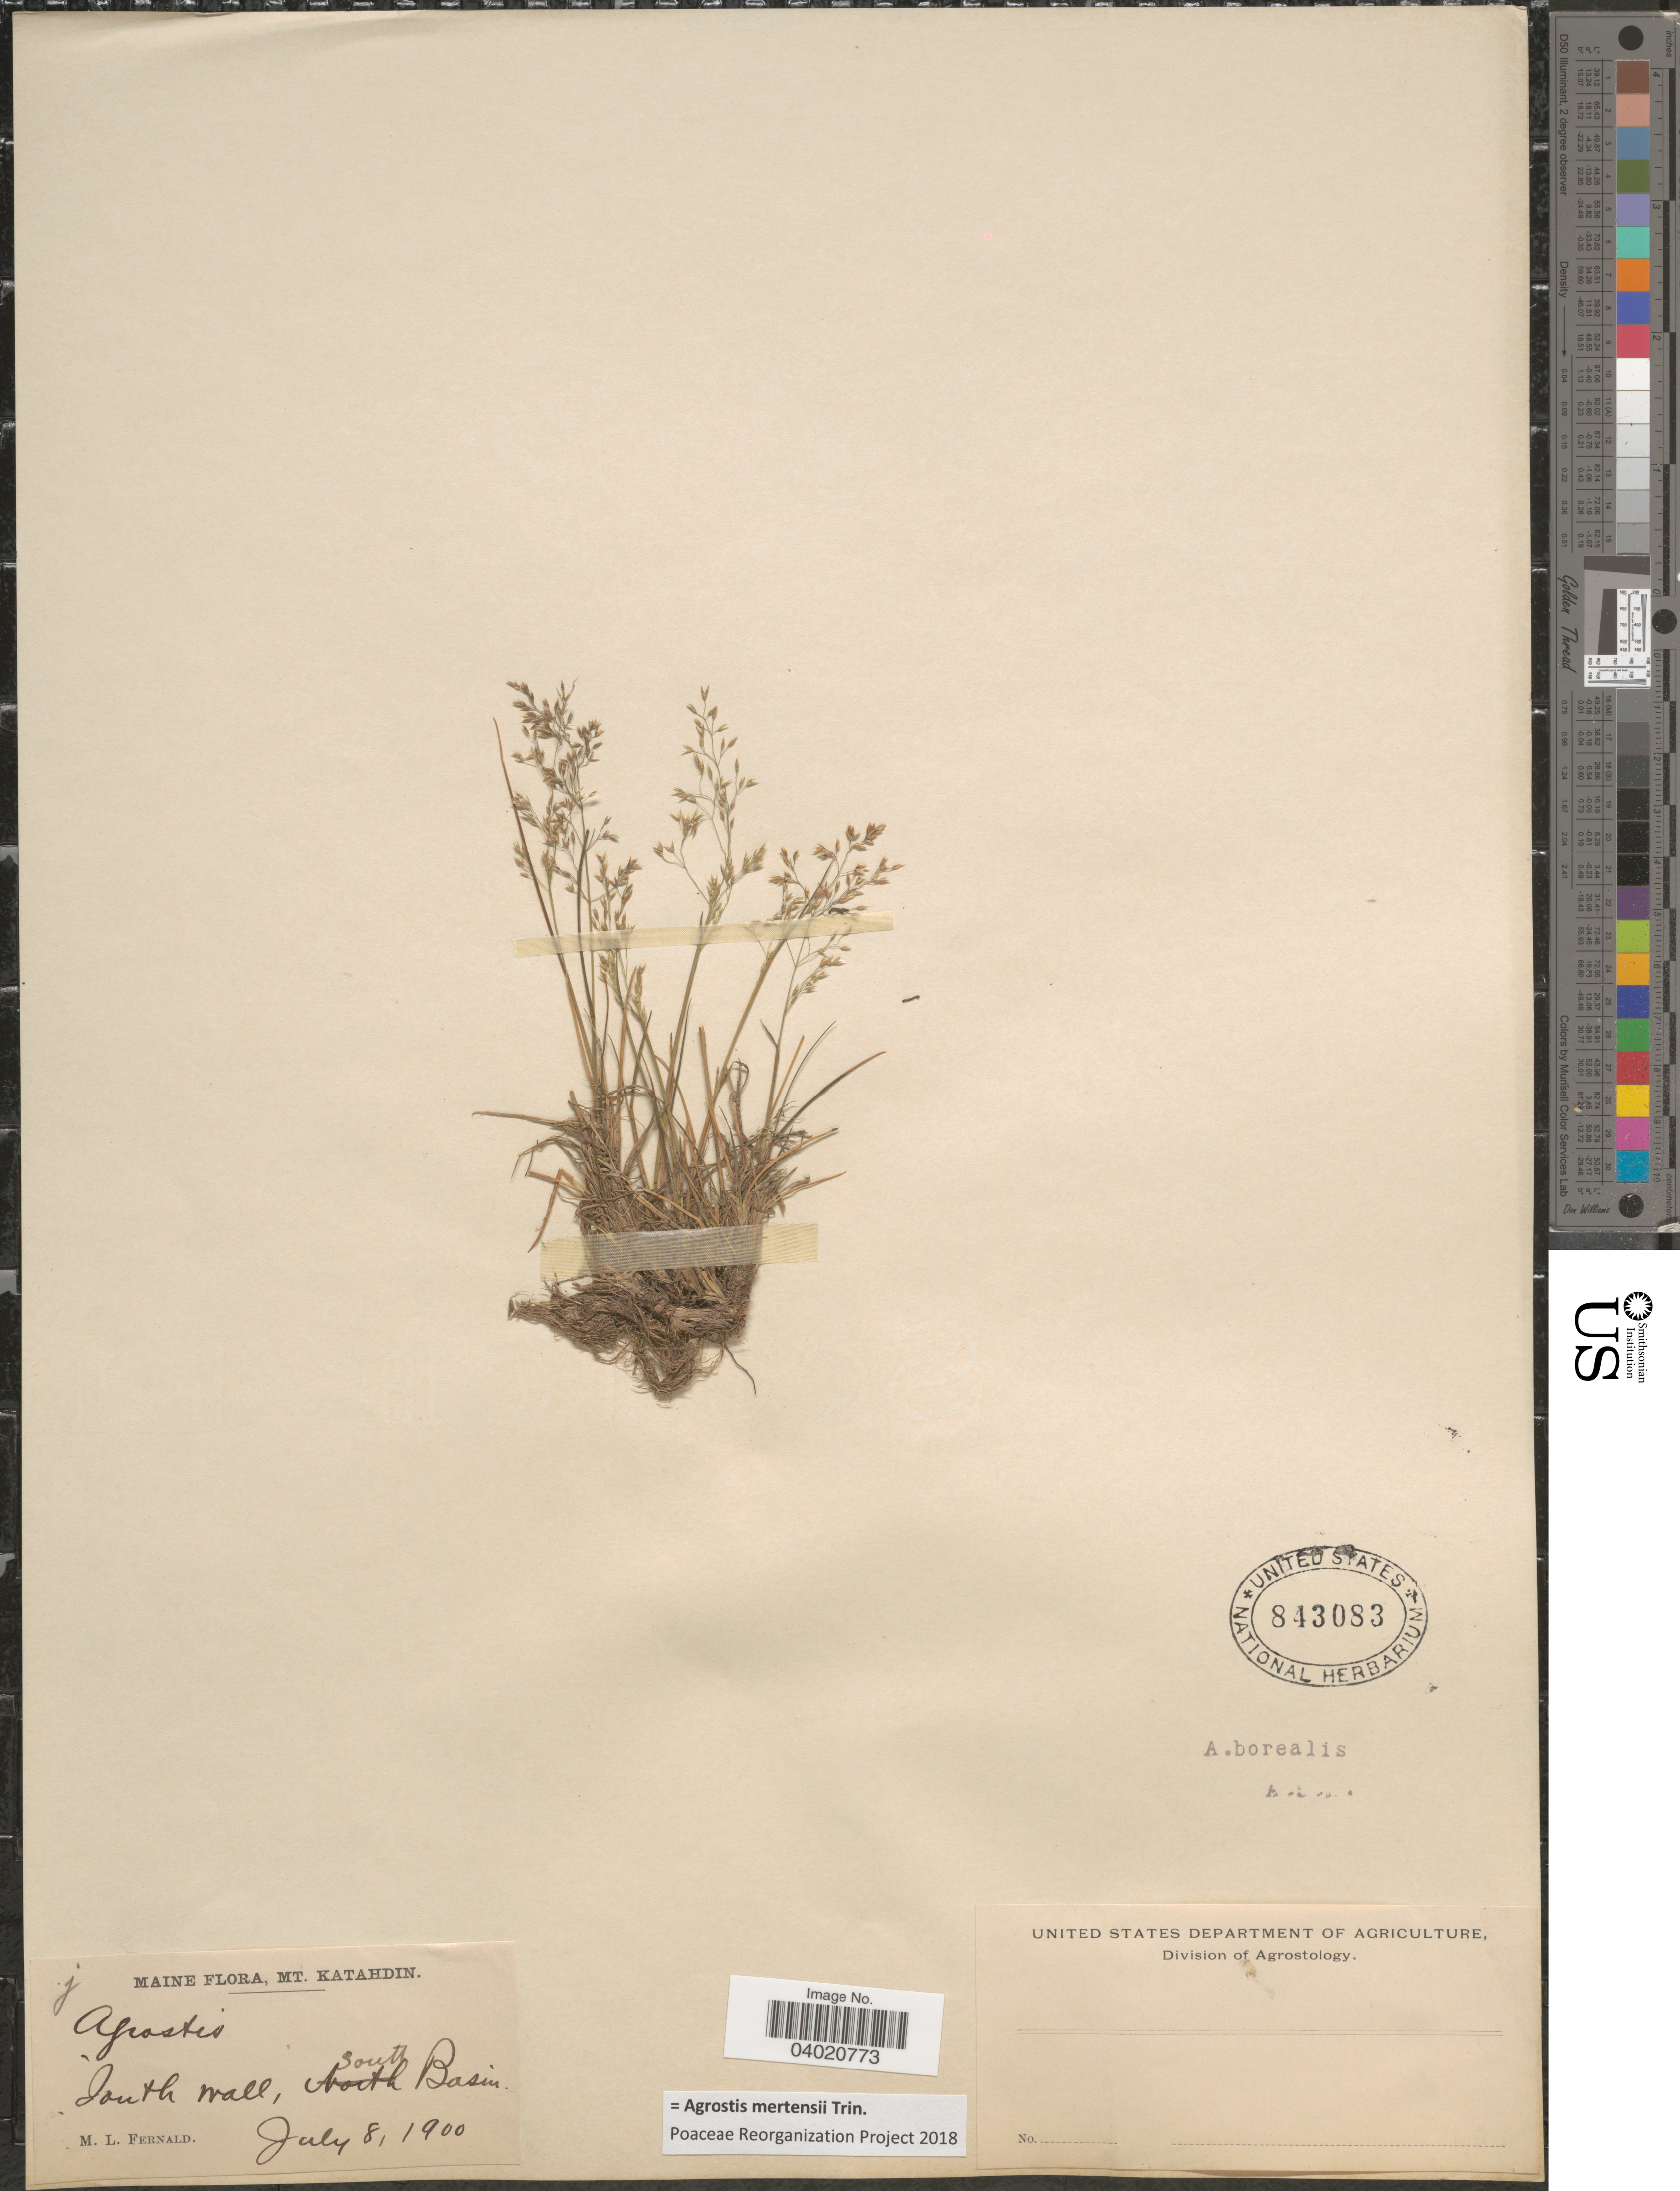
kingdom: Plantae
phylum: Tracheophyta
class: Liliopsida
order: Poales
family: Poaceae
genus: Agrostis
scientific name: Agrostis mertensii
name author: Trin.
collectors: M. L. Fernald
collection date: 1900-07-08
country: United States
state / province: Maine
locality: Mt. Katahdin. South wall, South Basin.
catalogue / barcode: US 843083